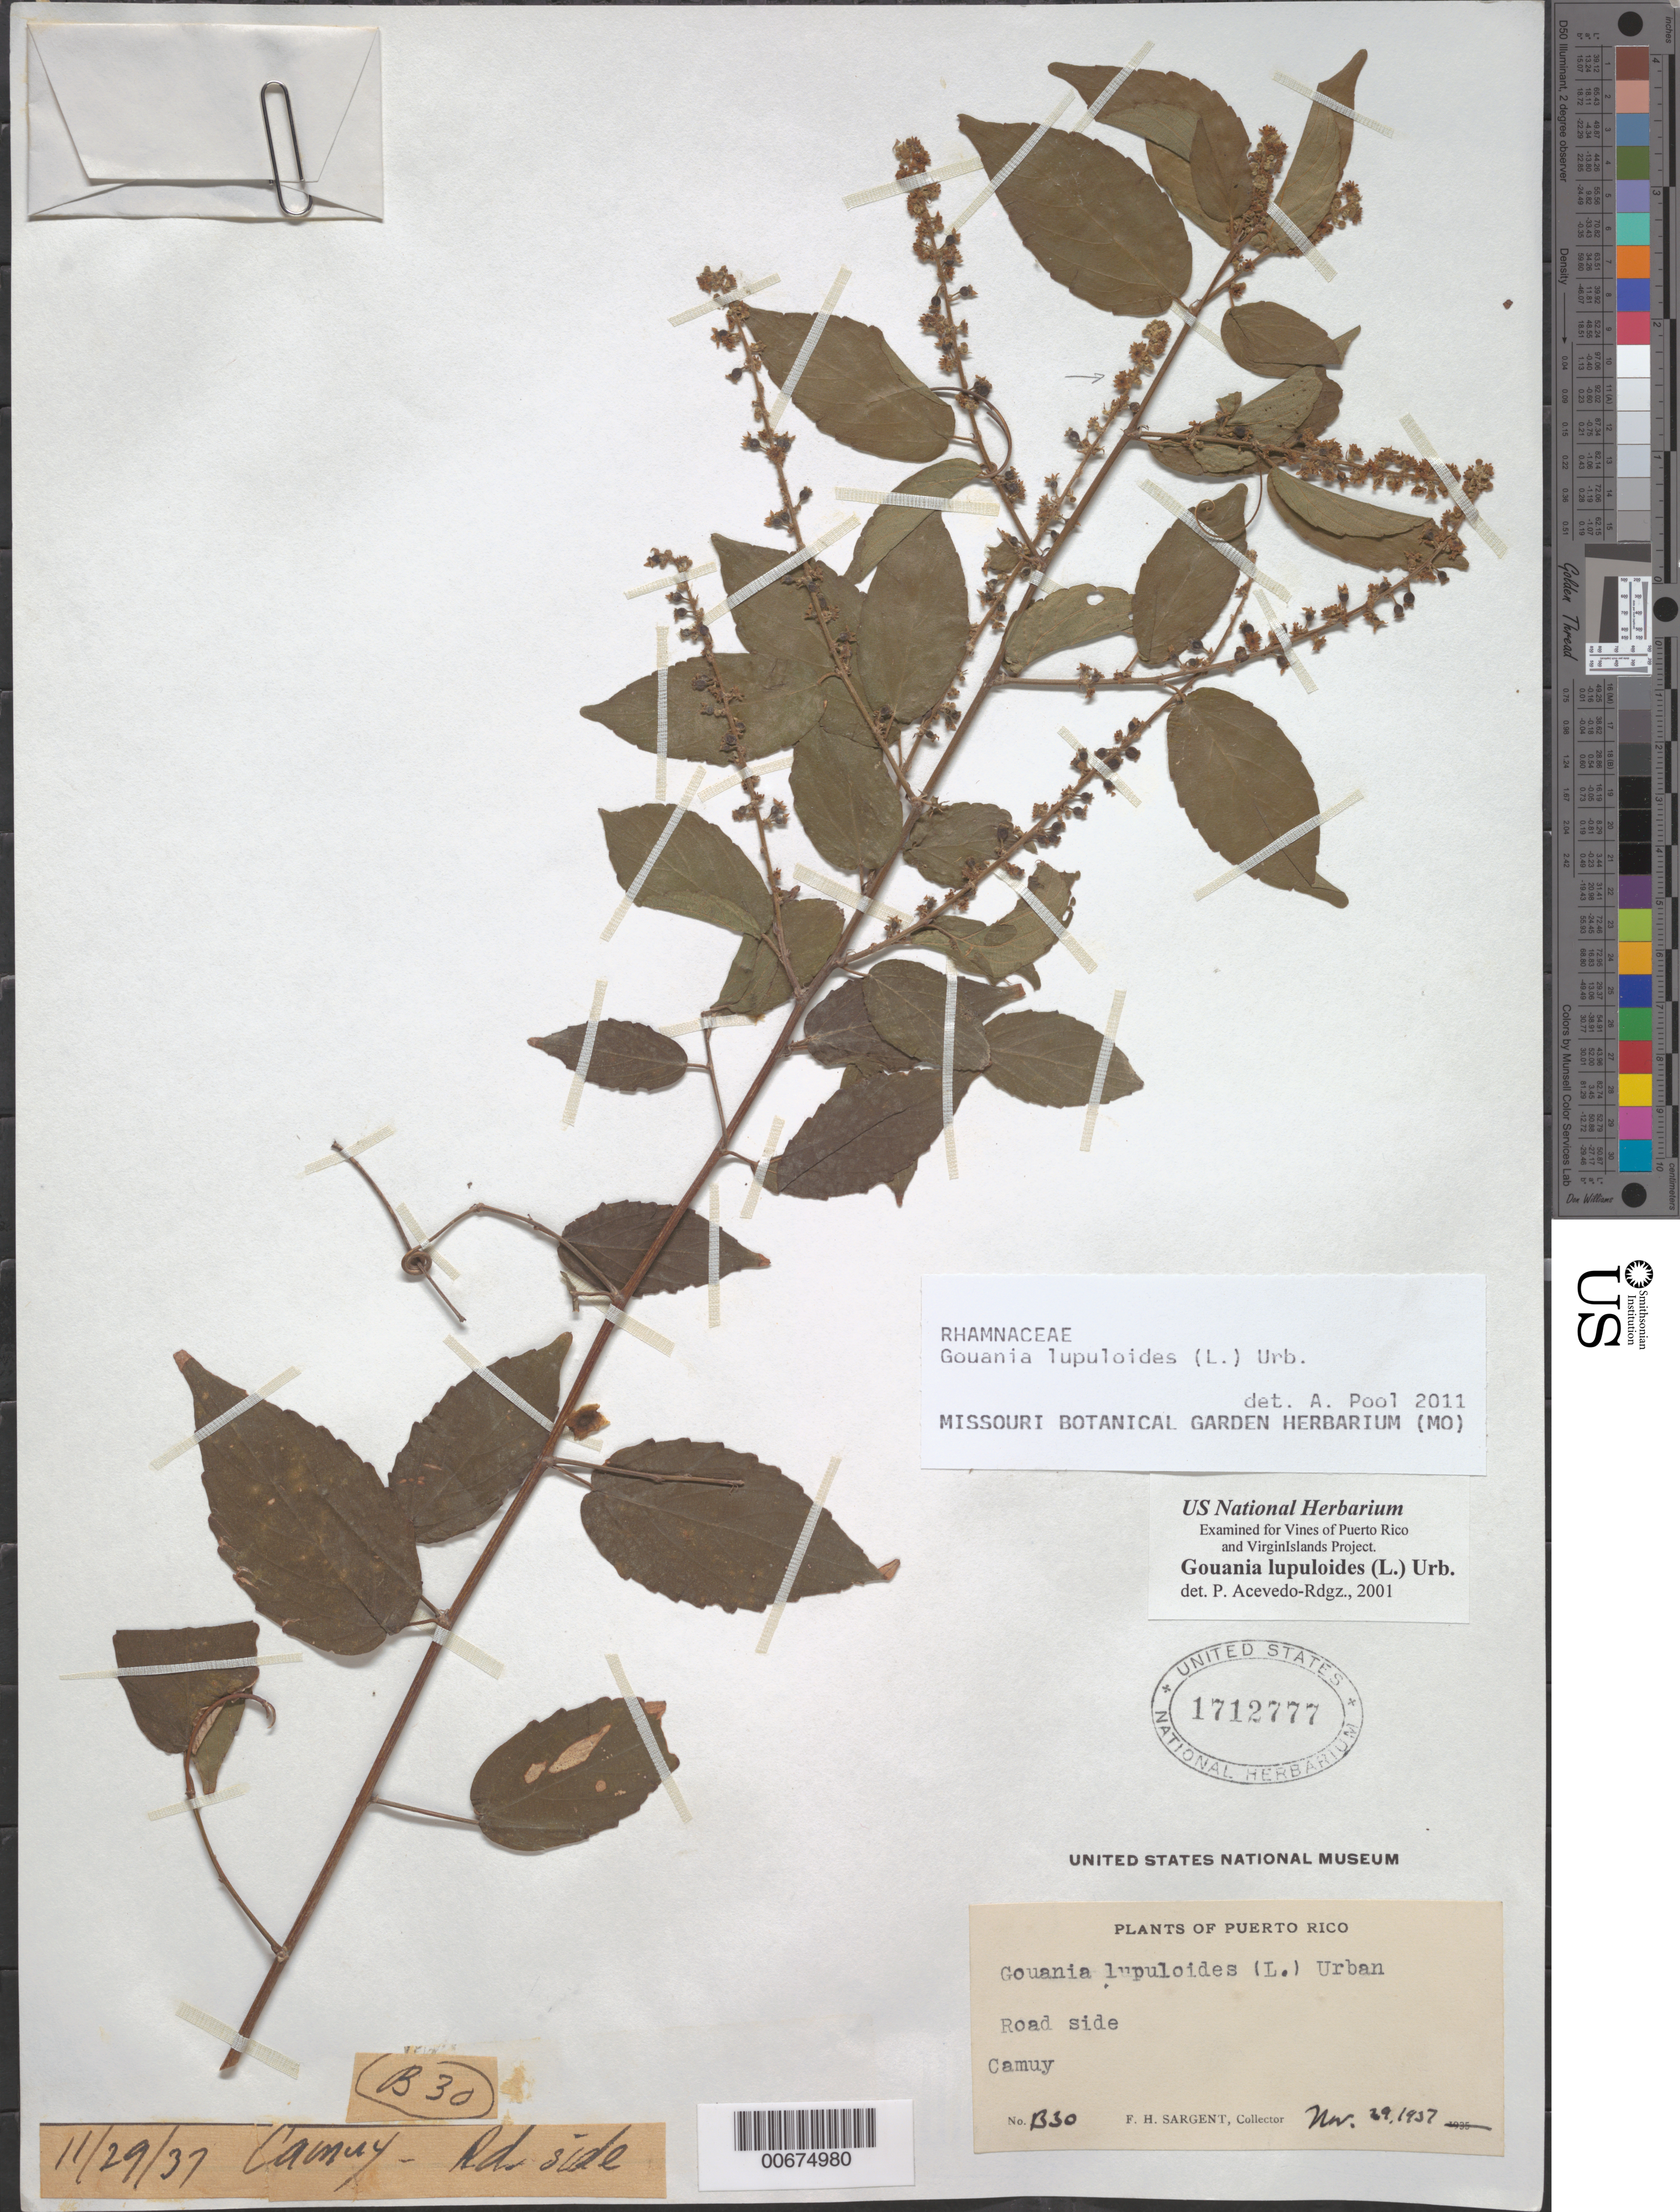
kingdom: Plantae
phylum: Tracheophyta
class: Magnoliopsida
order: Rosales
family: Rhamnaceae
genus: Gouania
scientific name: Gouania lupuloides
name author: (L.) Urb.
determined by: Pool, A., (MO), Missouri Botanical Garden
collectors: F. H. Sargent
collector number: B30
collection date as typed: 29 Nov 1937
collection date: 1937-11-29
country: Puerto Rico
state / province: Camuy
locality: Camuy.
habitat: Roadside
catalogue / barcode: US 1712777